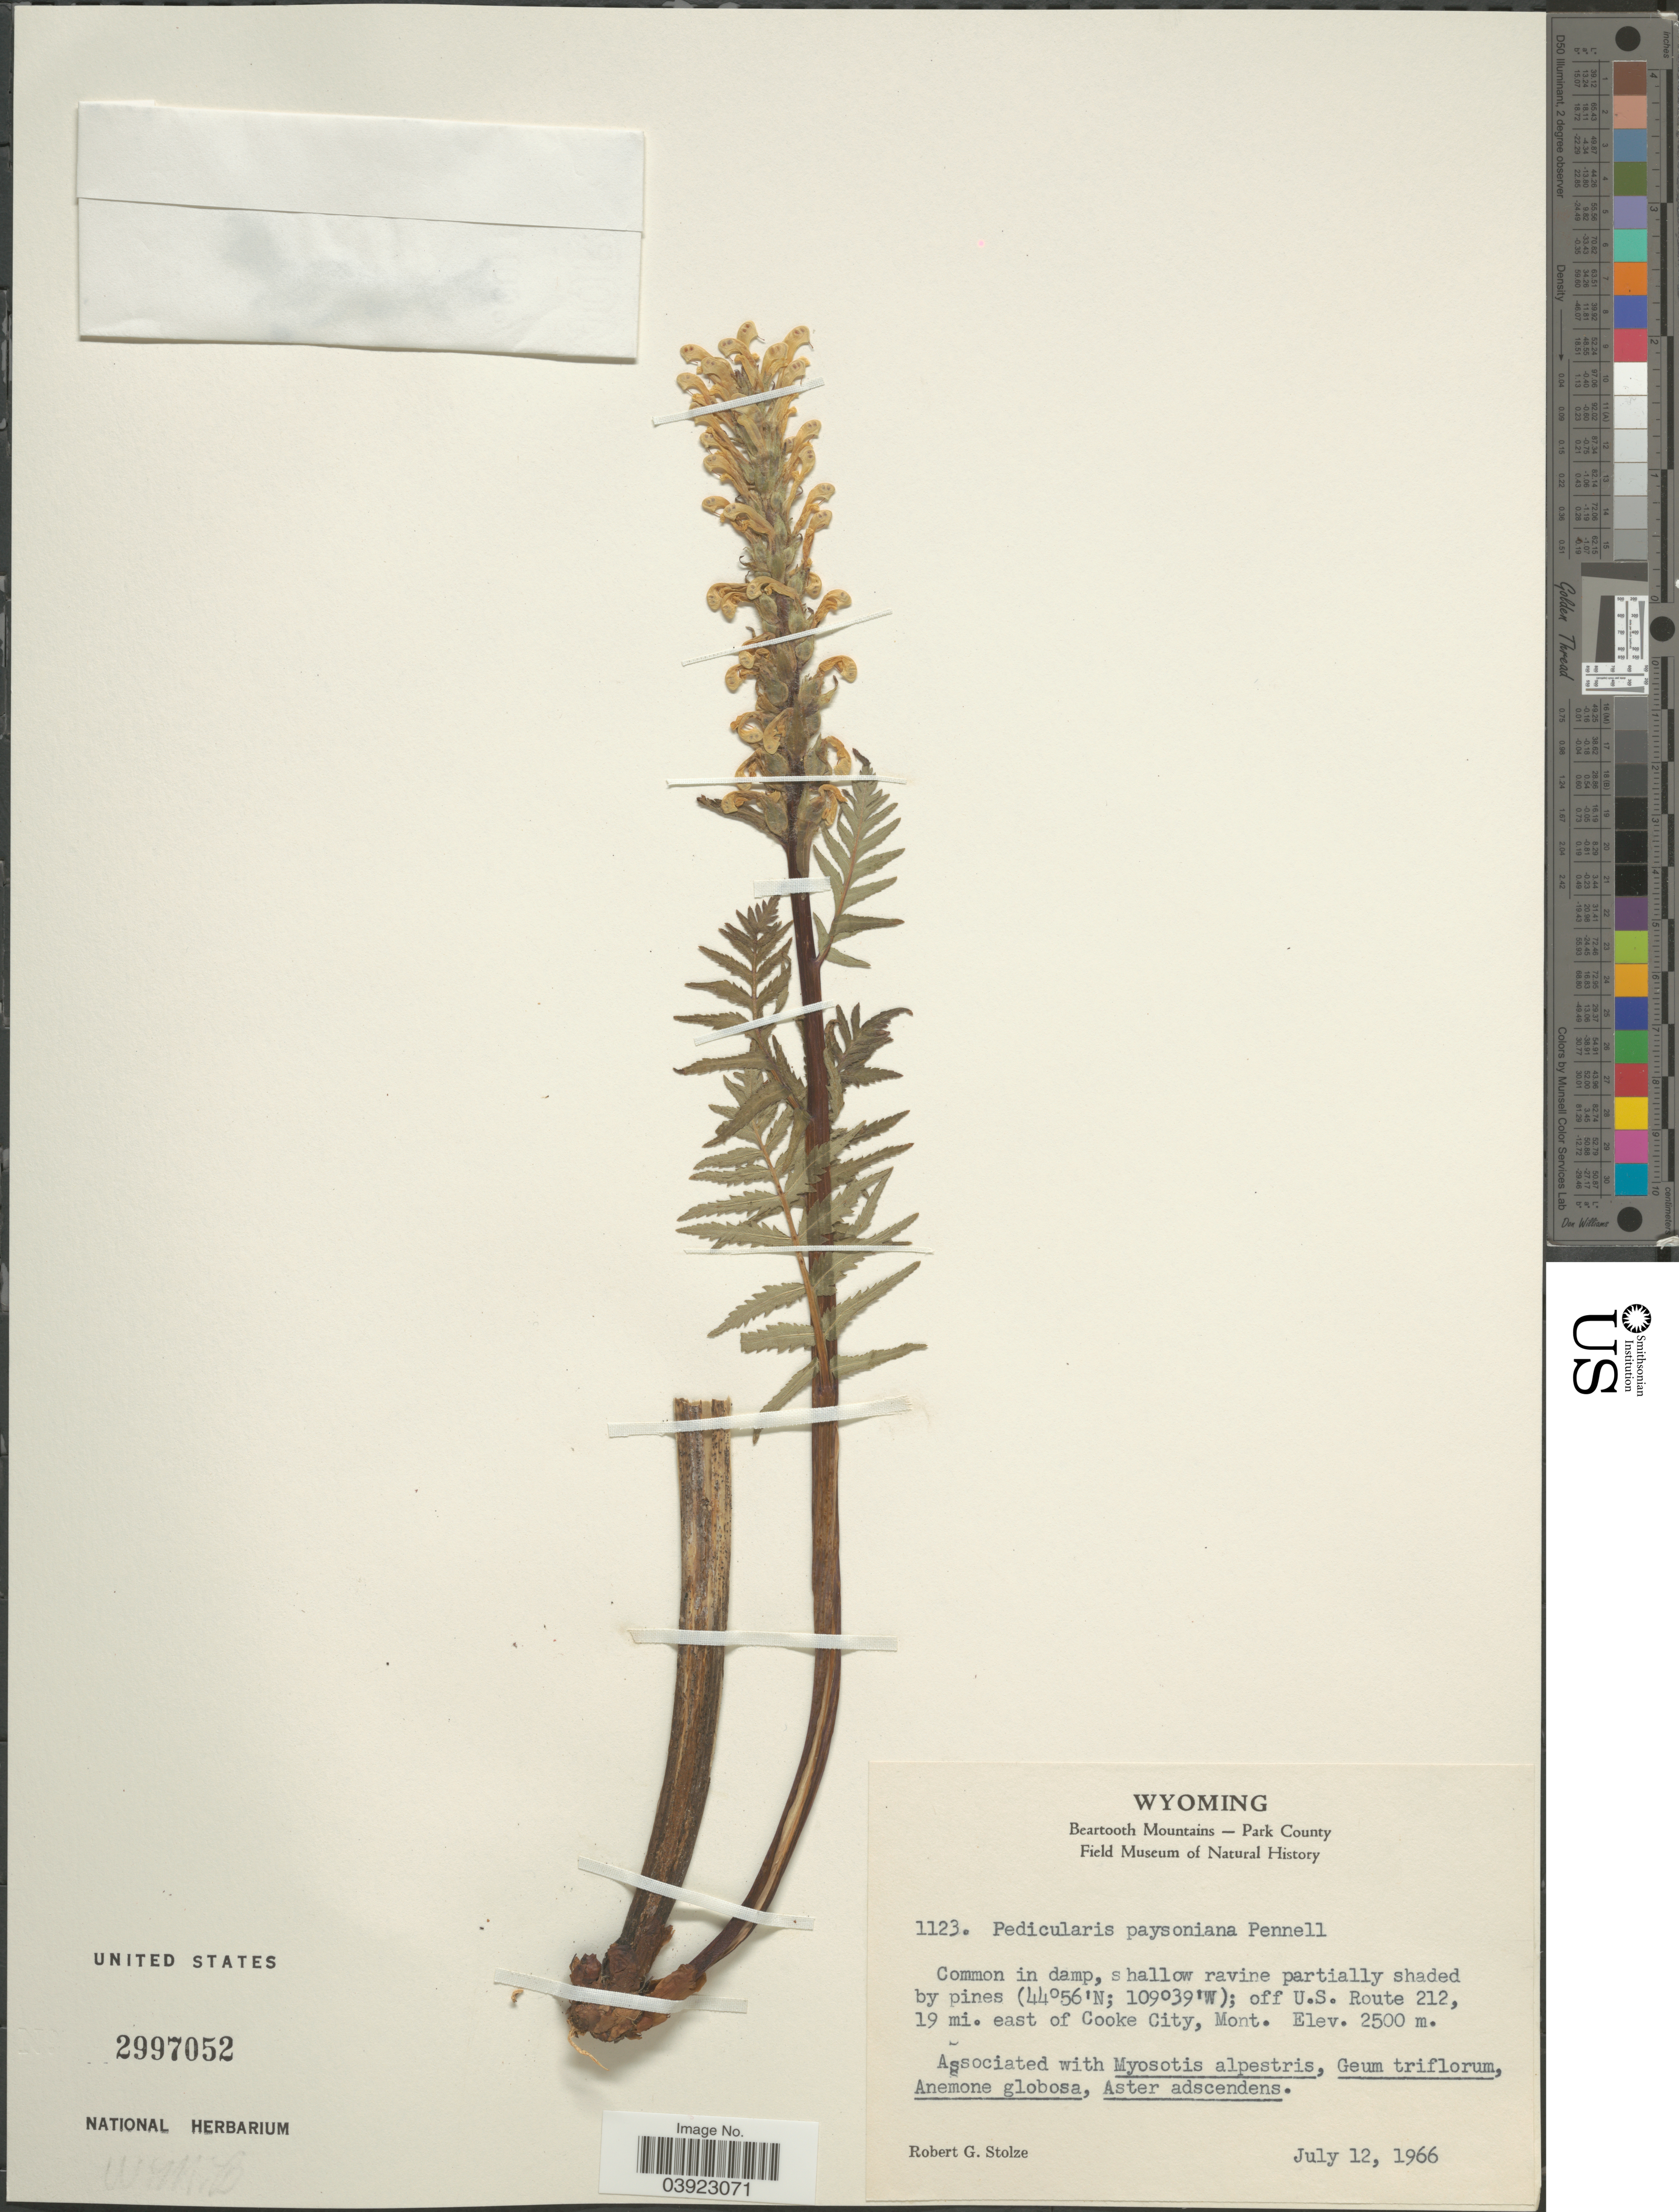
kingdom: Plantae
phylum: Tracheophyta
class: Magnoliopsida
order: Lamiales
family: Orobanchaceae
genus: Pedicularis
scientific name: Pedicularis paysoniana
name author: Pennell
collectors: R. G. Stolze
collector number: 1123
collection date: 1966-07-12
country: United States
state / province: Montana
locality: Off U.S. Route 212, 19 mi. east of Cooke City.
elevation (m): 2500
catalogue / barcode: US 2997052